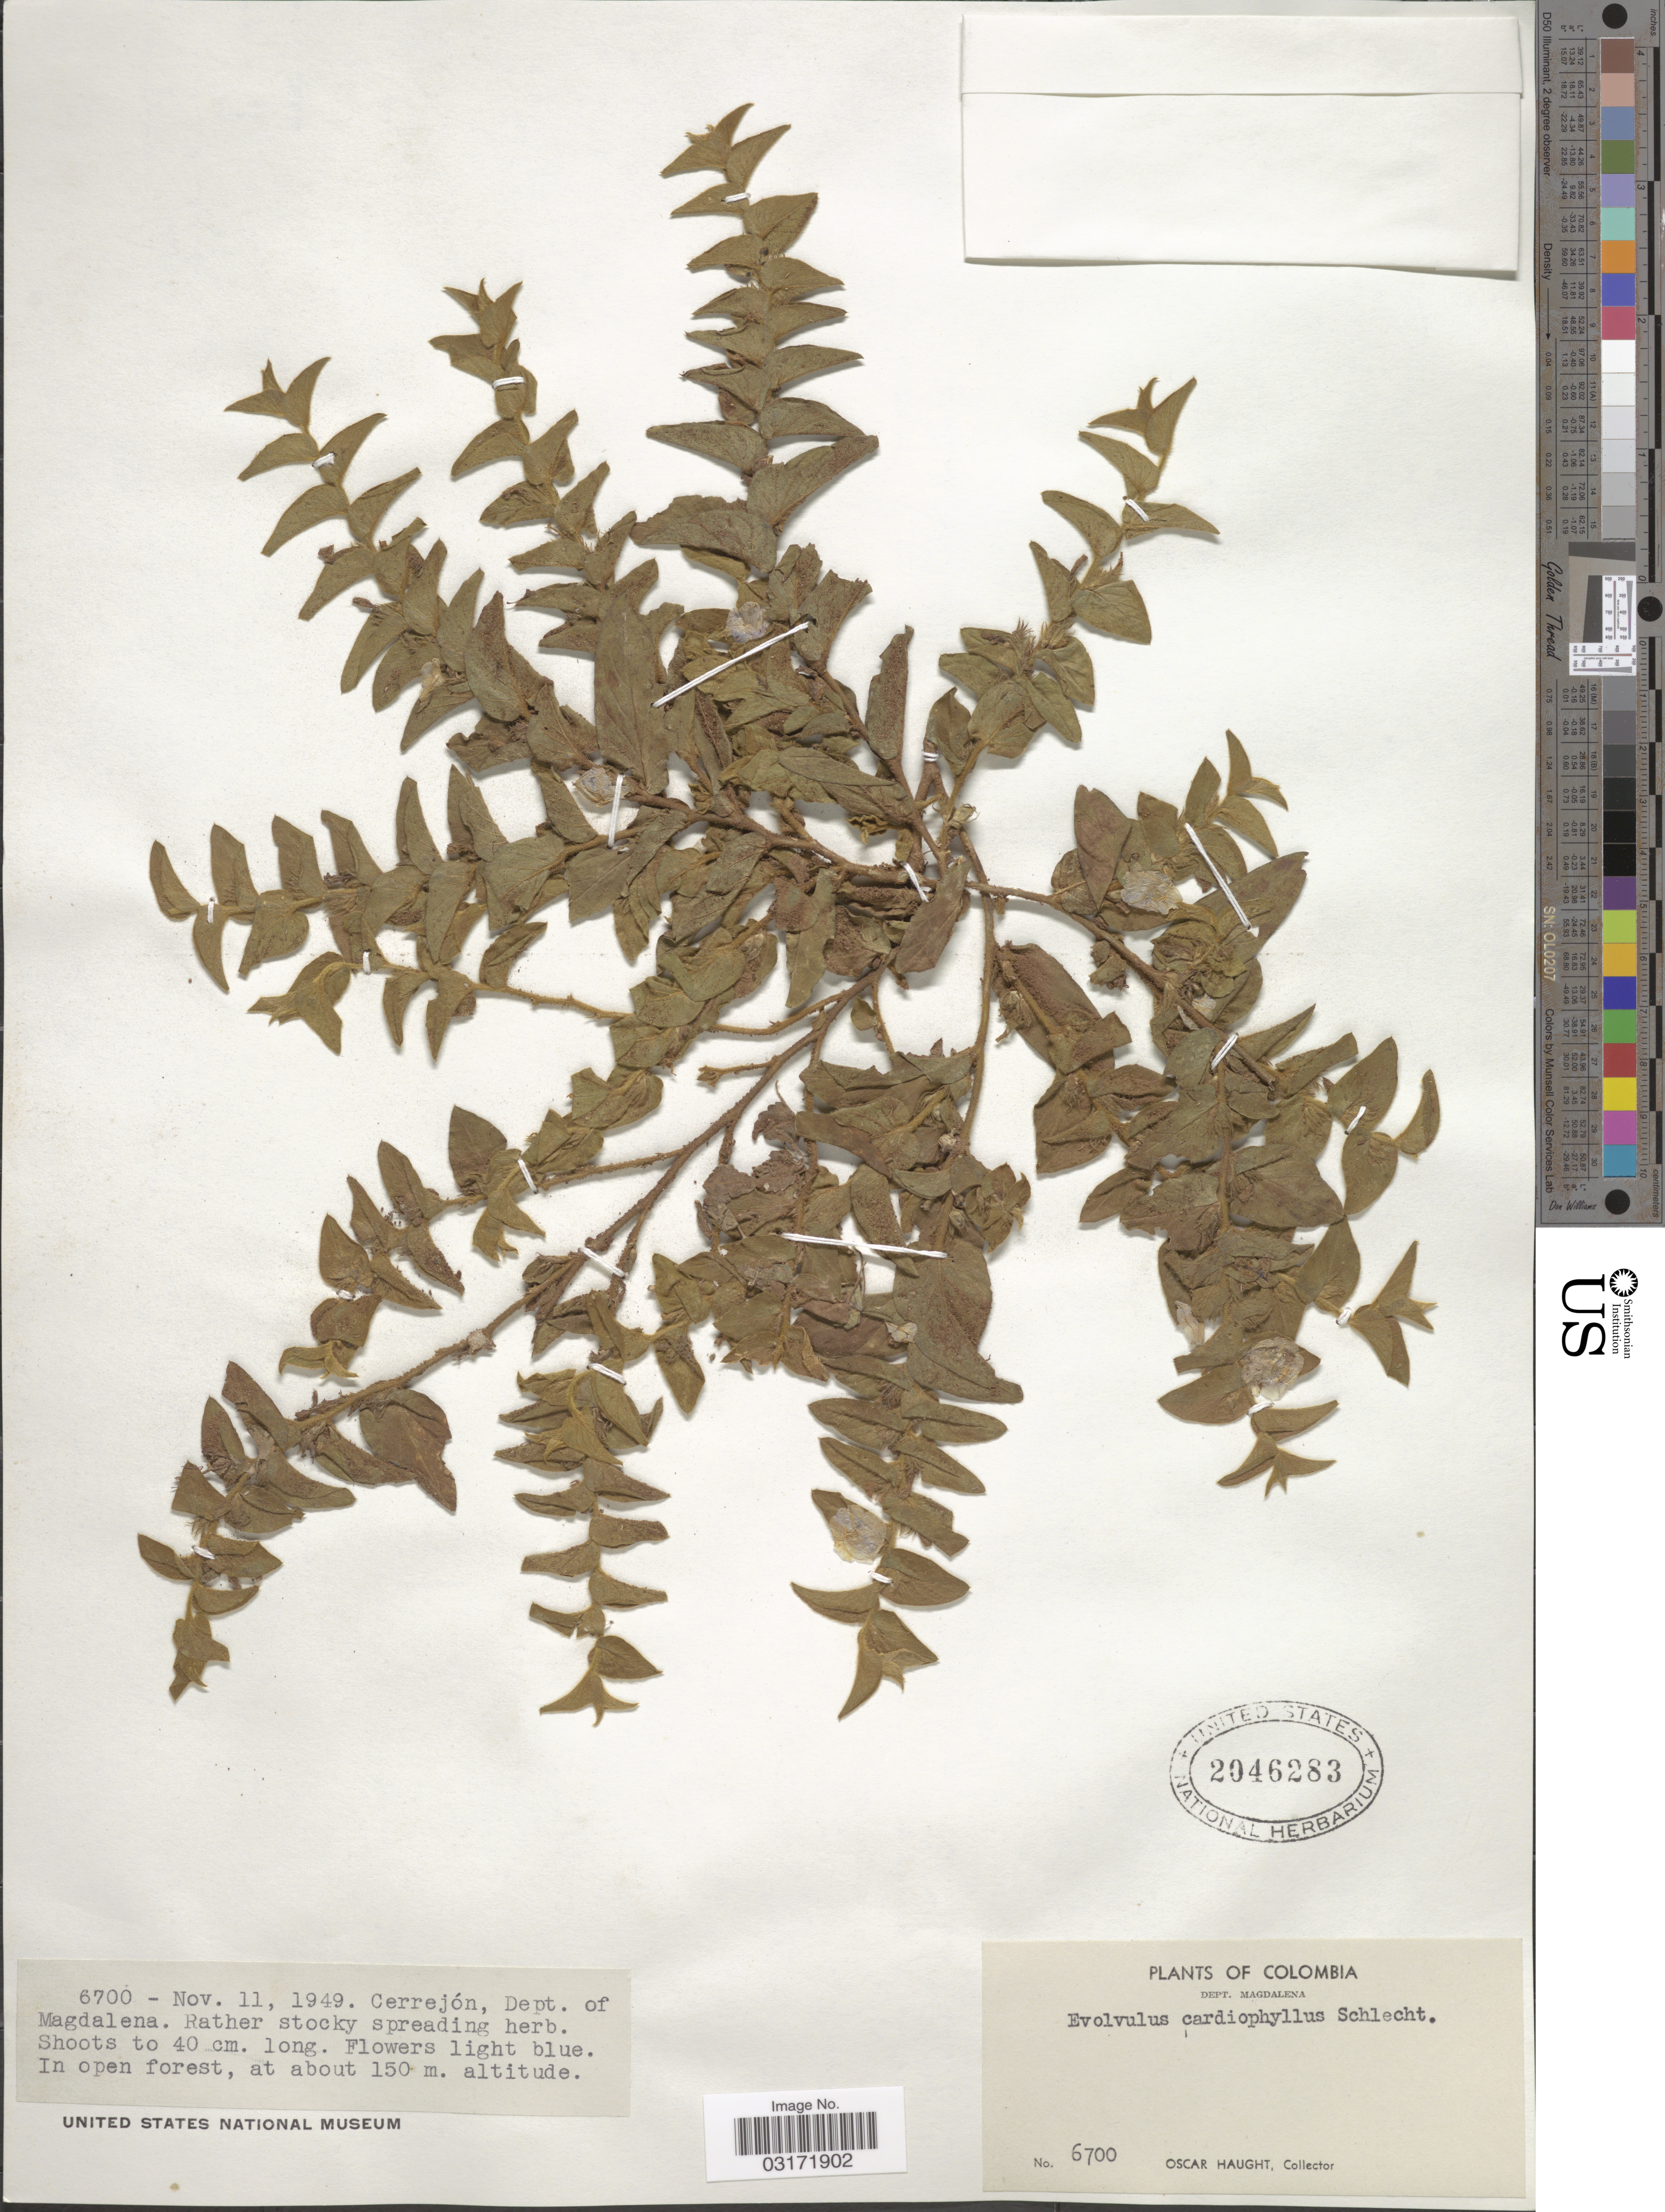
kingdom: Plantae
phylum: Tracheophyta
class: Magnoliopsida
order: Solanales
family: Convolvulaceae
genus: Evolvulus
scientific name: Evolvulus cardiophyllus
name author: Schltdl.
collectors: O. Haught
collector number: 6700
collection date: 1949-11-11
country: Colombia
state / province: Magdalena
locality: Dept. Magdalena, Cerrejón.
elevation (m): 150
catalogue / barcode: US 2046283